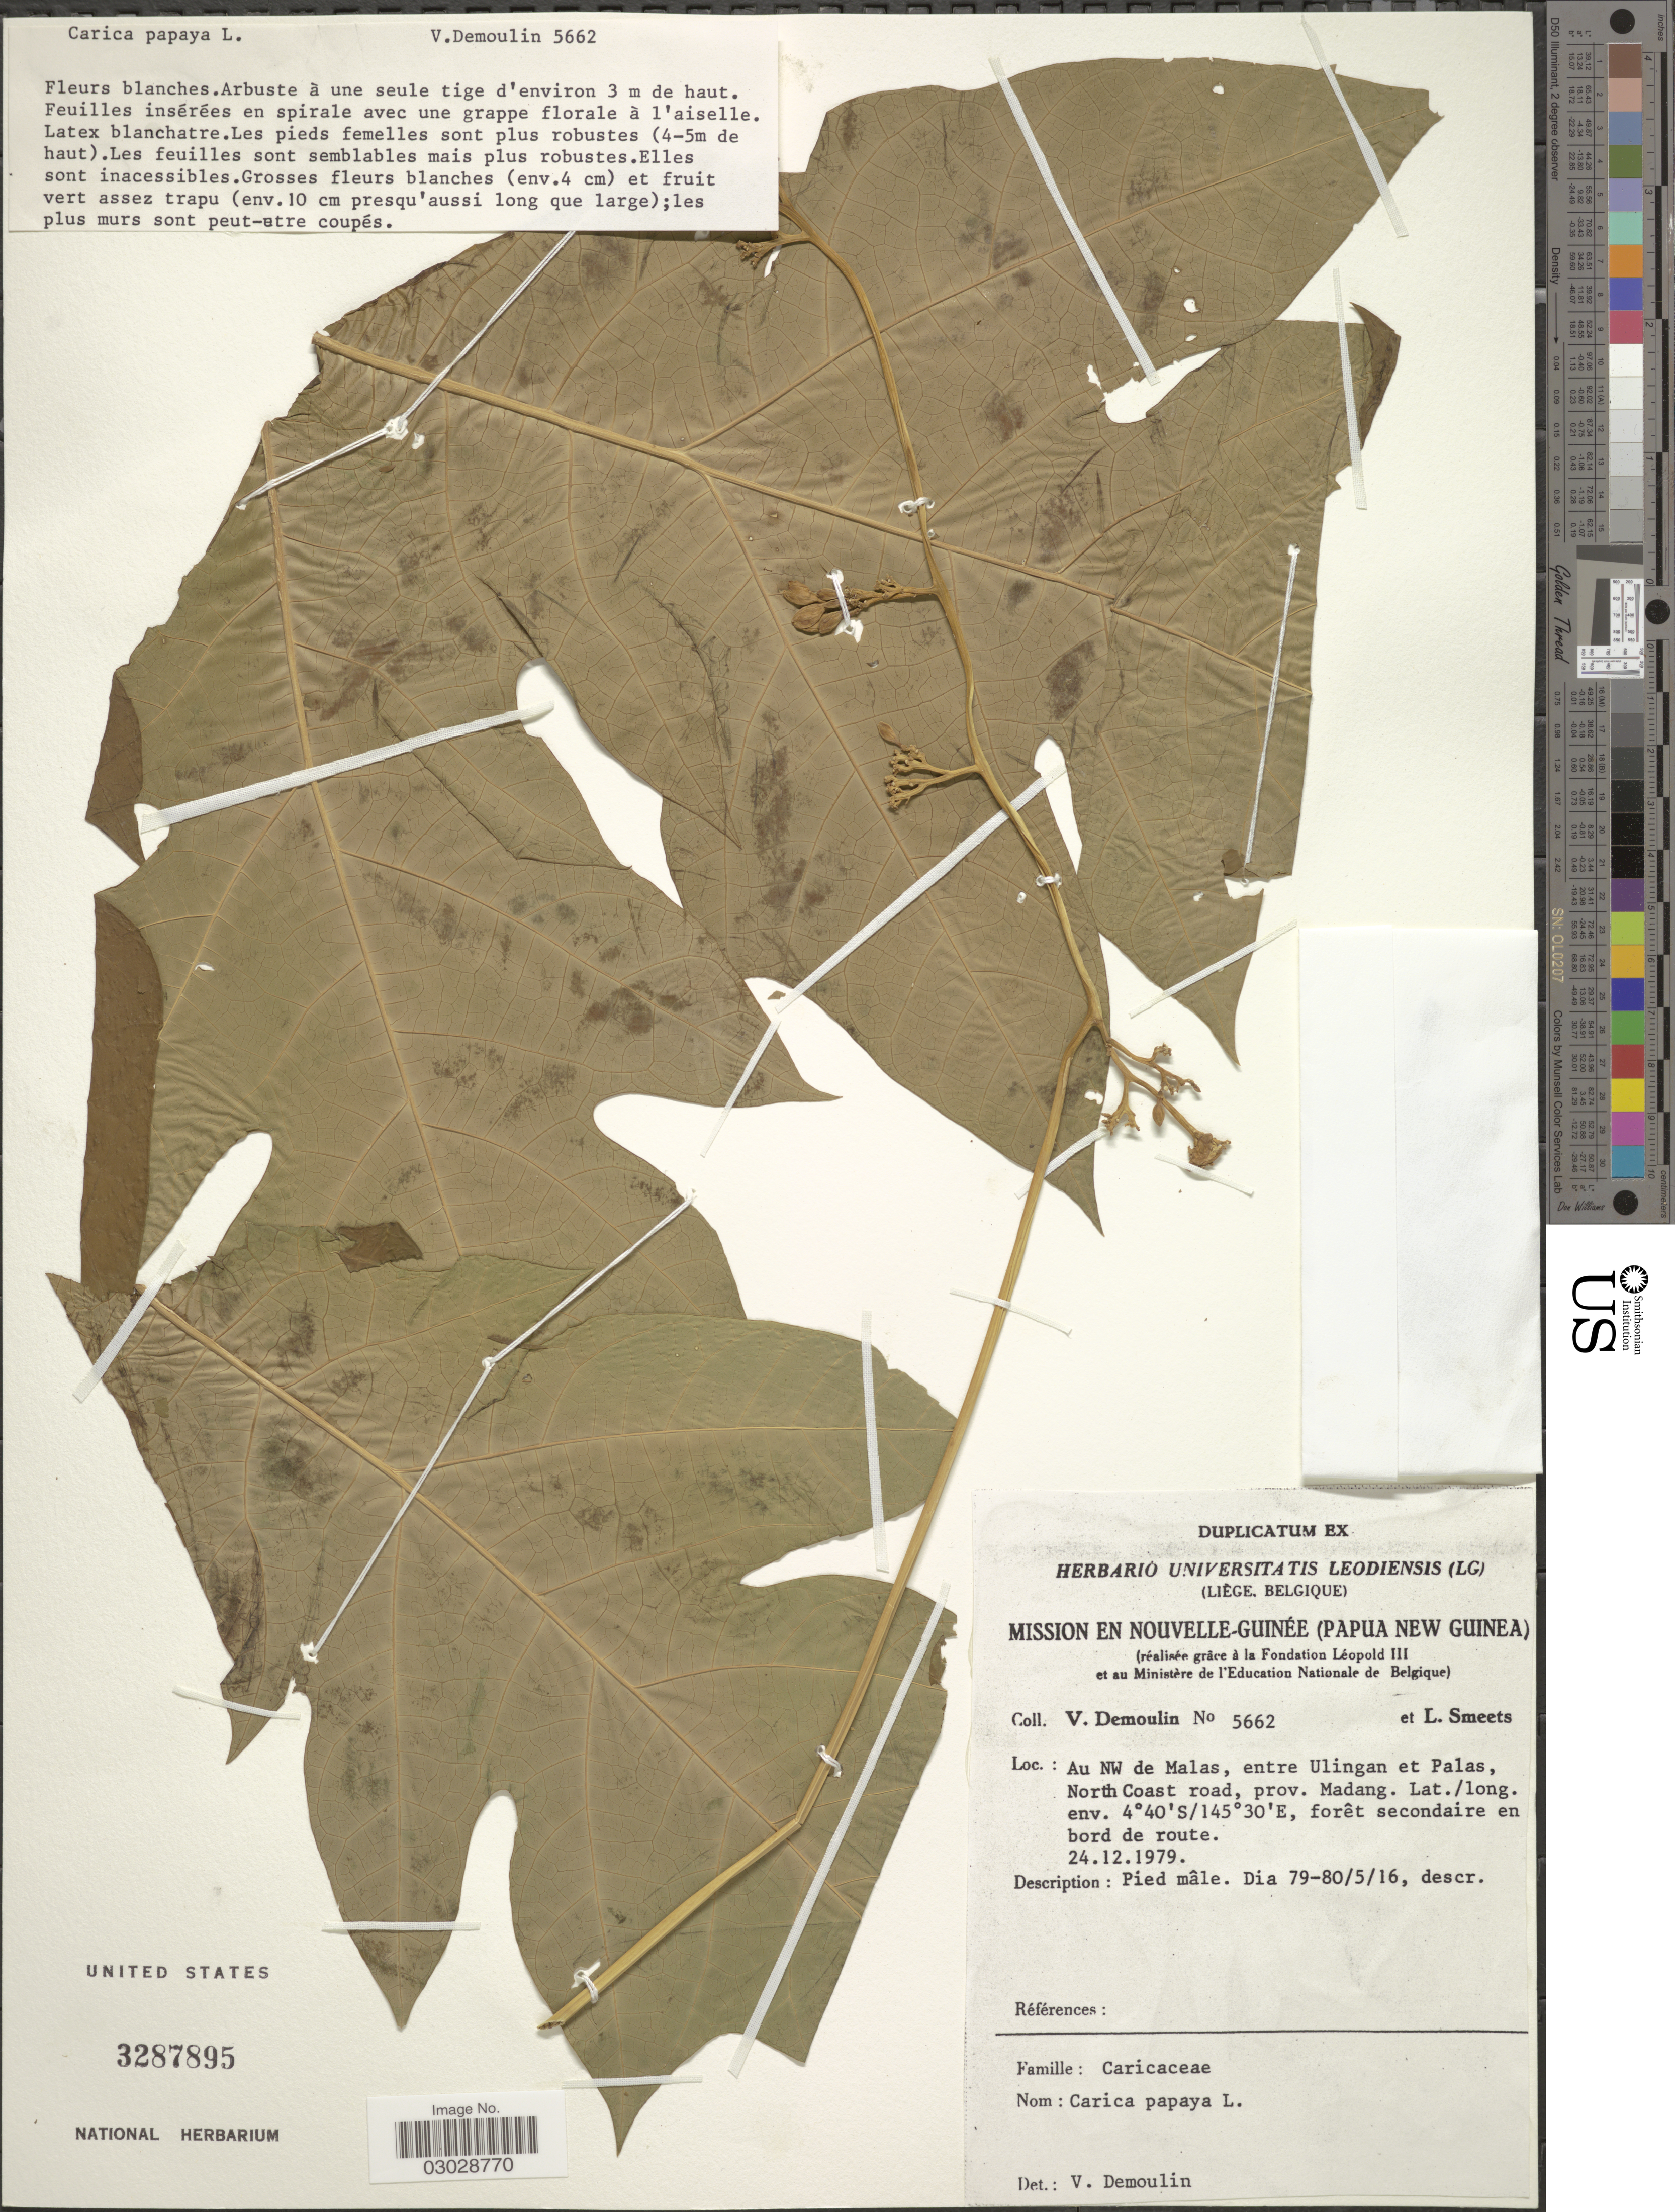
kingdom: Plantae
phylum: Tracheophyta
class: Magnoliopsida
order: Brassicales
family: Caricaceae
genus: Carica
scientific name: Carica papaya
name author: L.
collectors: V. Demoulin & L. Smeets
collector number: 5662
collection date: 1979-12-24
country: Papua New Guinea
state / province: Madang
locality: Nouvelle-Guinée. Au NW de Malas, entre Ulingan et Palas, Norh Coast road.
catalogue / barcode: US 3287895